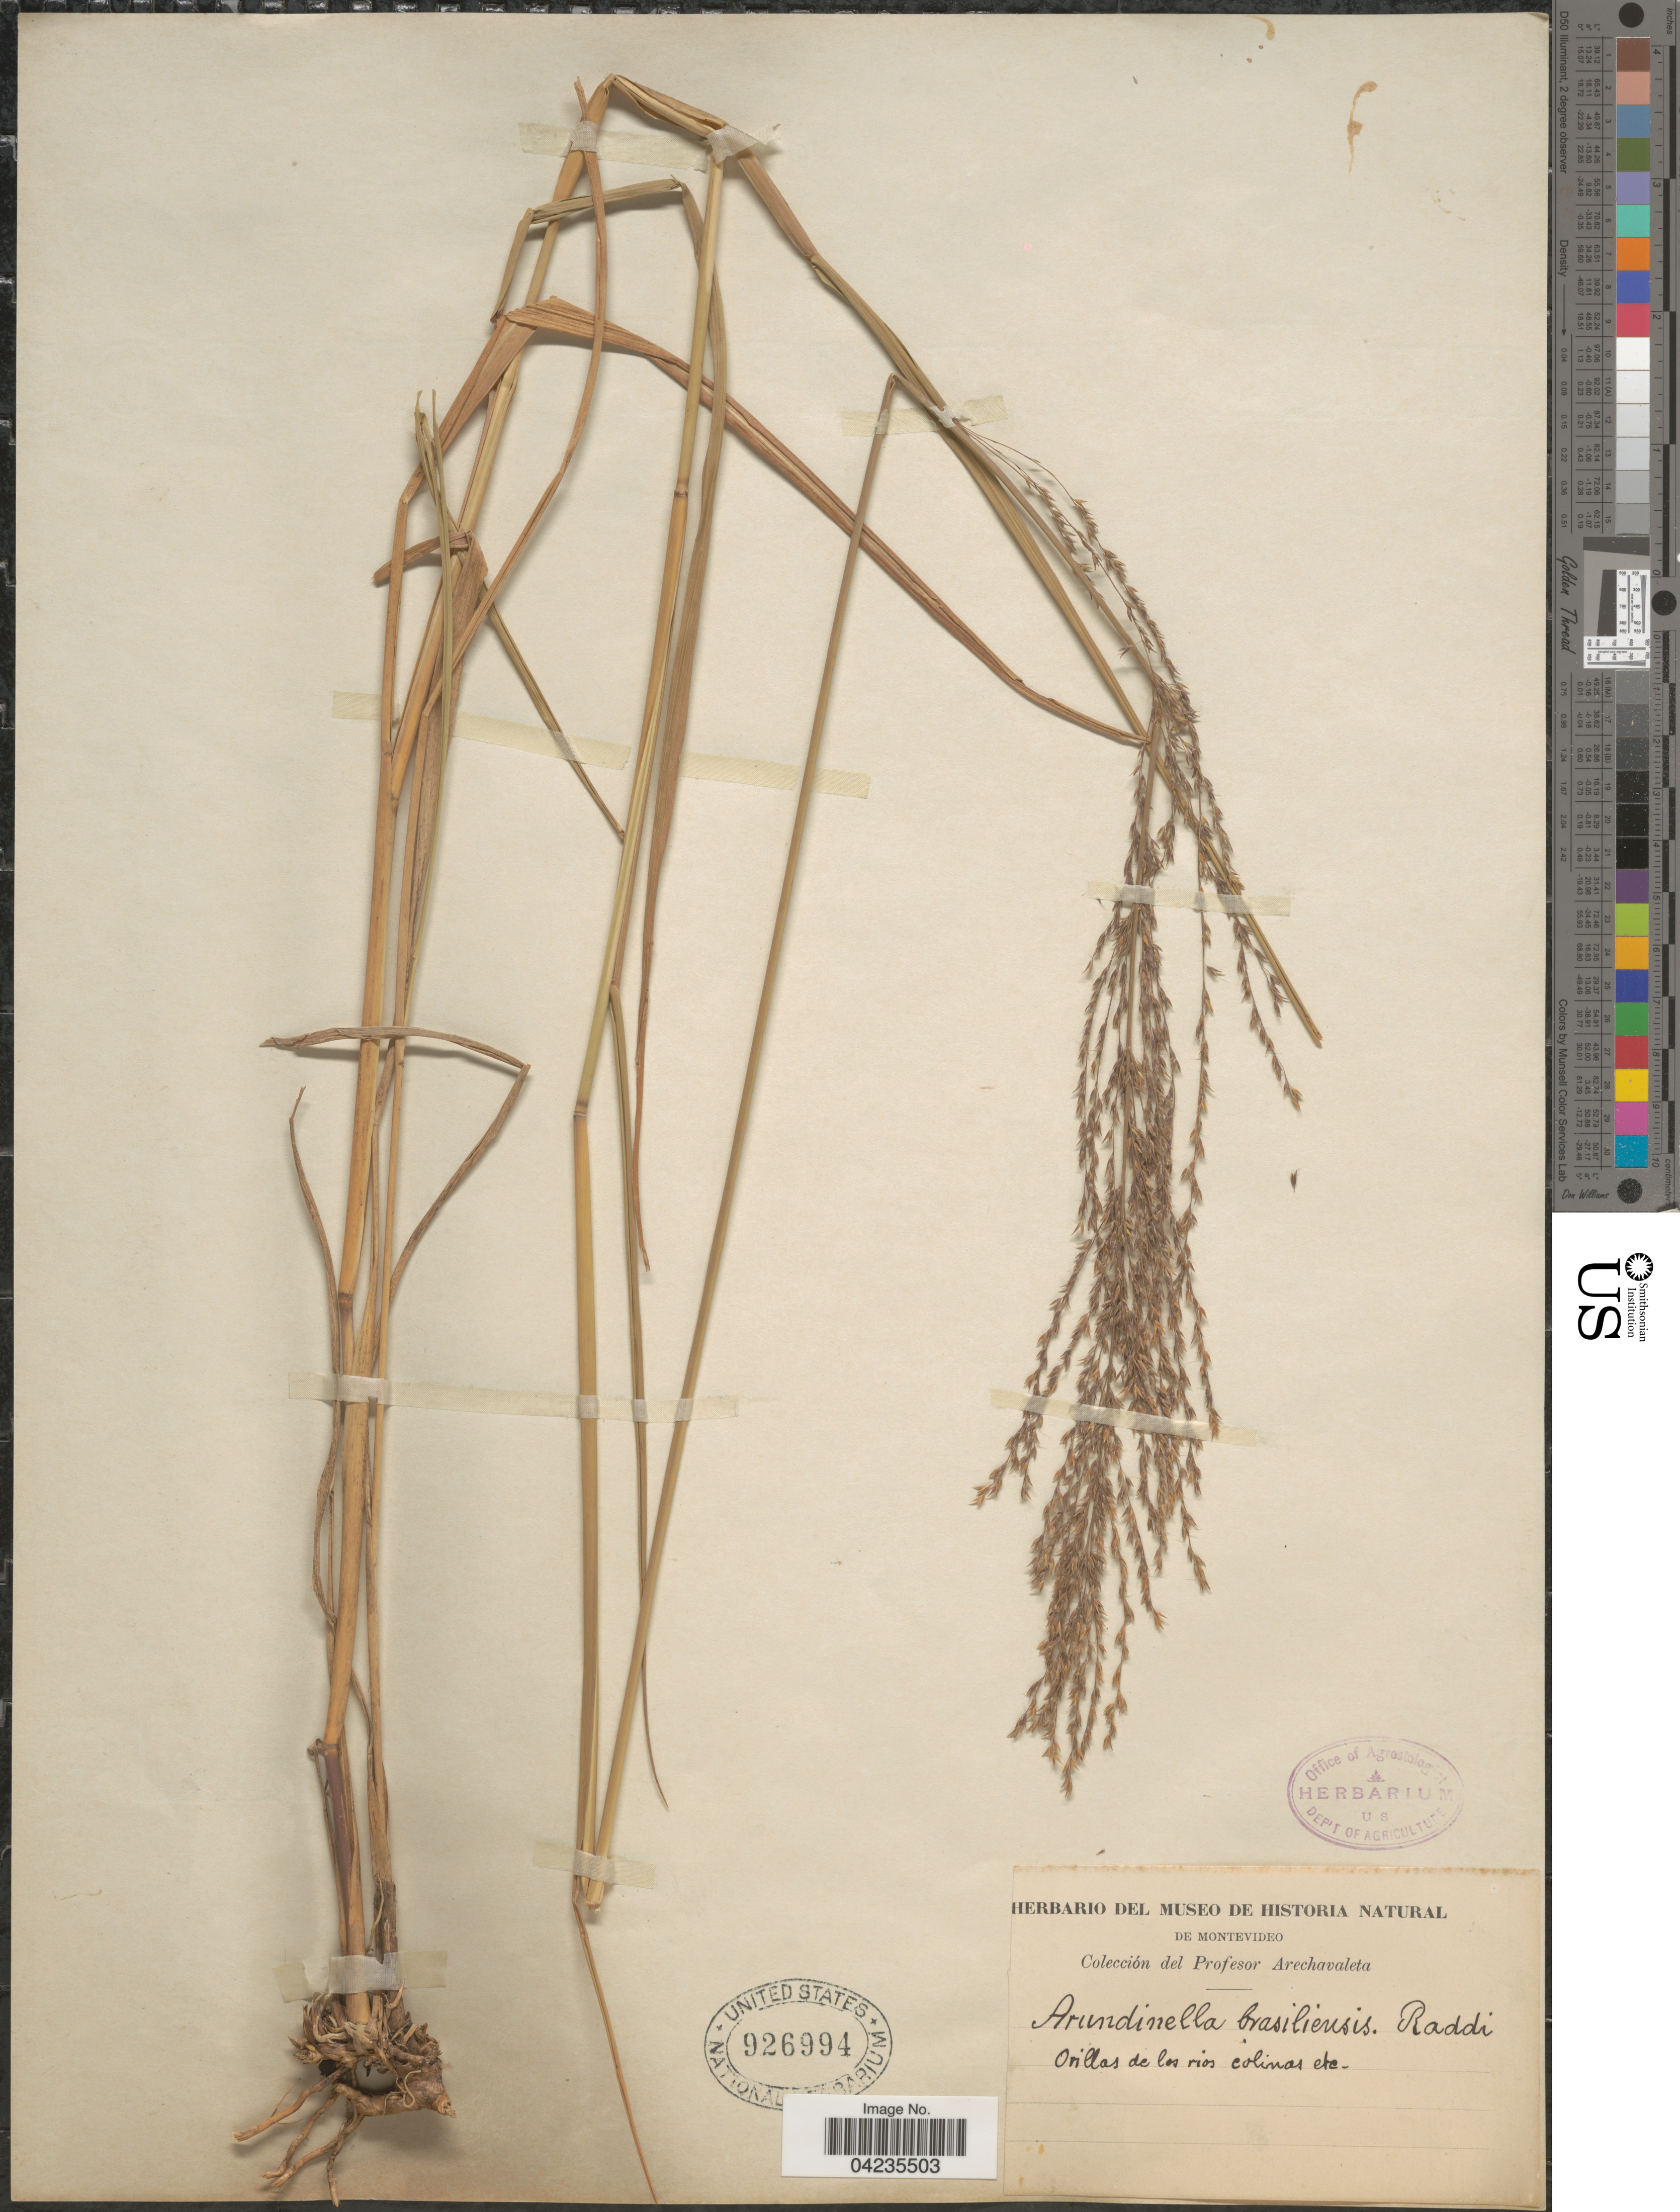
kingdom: Plantae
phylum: Tracheophyta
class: Liliopsida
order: Poales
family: Poaceae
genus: Arundinella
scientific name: Arundinella hispida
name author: (Humb. & Bonpl. ex Willd.) Kuntze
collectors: Arechavaleta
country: Uruguay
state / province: Montevideo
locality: Orillas de los rios colinas etc.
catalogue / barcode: US 926994